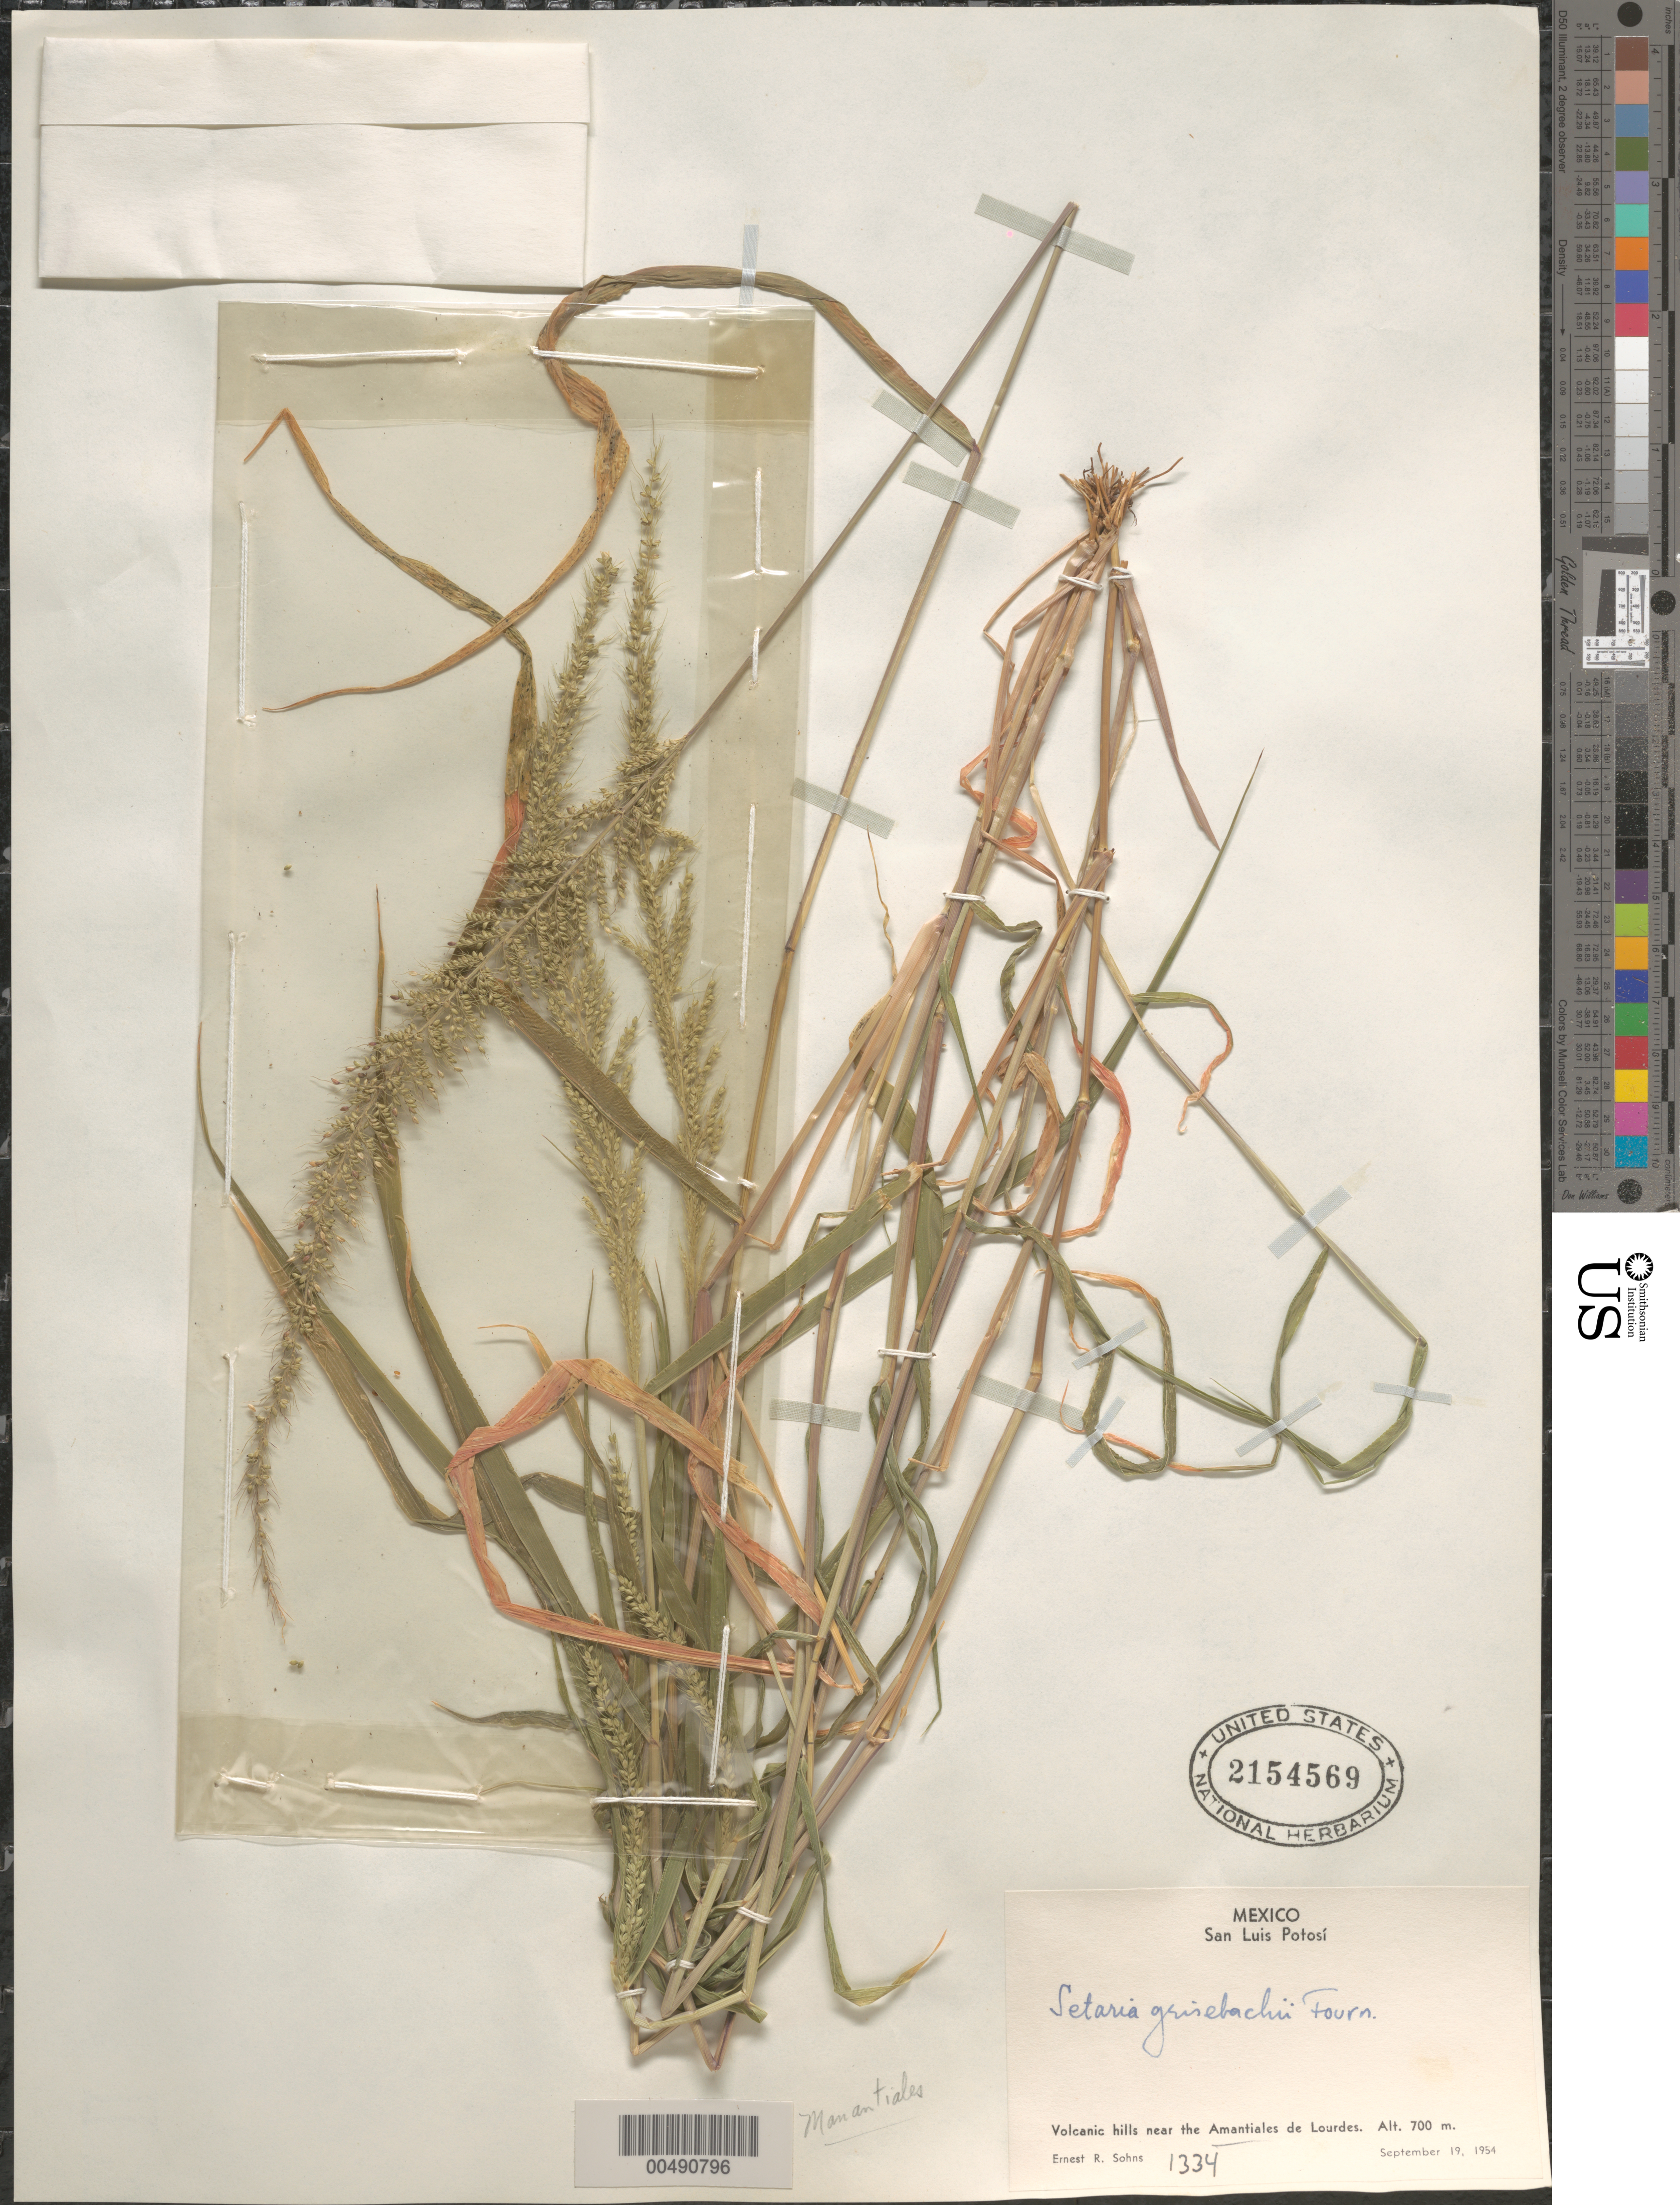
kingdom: Plantae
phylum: Tracheophyta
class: Liliopsida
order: Poales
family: Poaceae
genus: Setaria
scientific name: Setaria grisebachii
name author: E. Fourn.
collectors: E. R. Sohns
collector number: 1334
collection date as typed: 19 Sep 1954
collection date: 1954-09-19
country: Mexico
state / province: San Luis Potosi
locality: Near the Amantiales de Lourdes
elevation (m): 700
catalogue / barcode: US 2154569